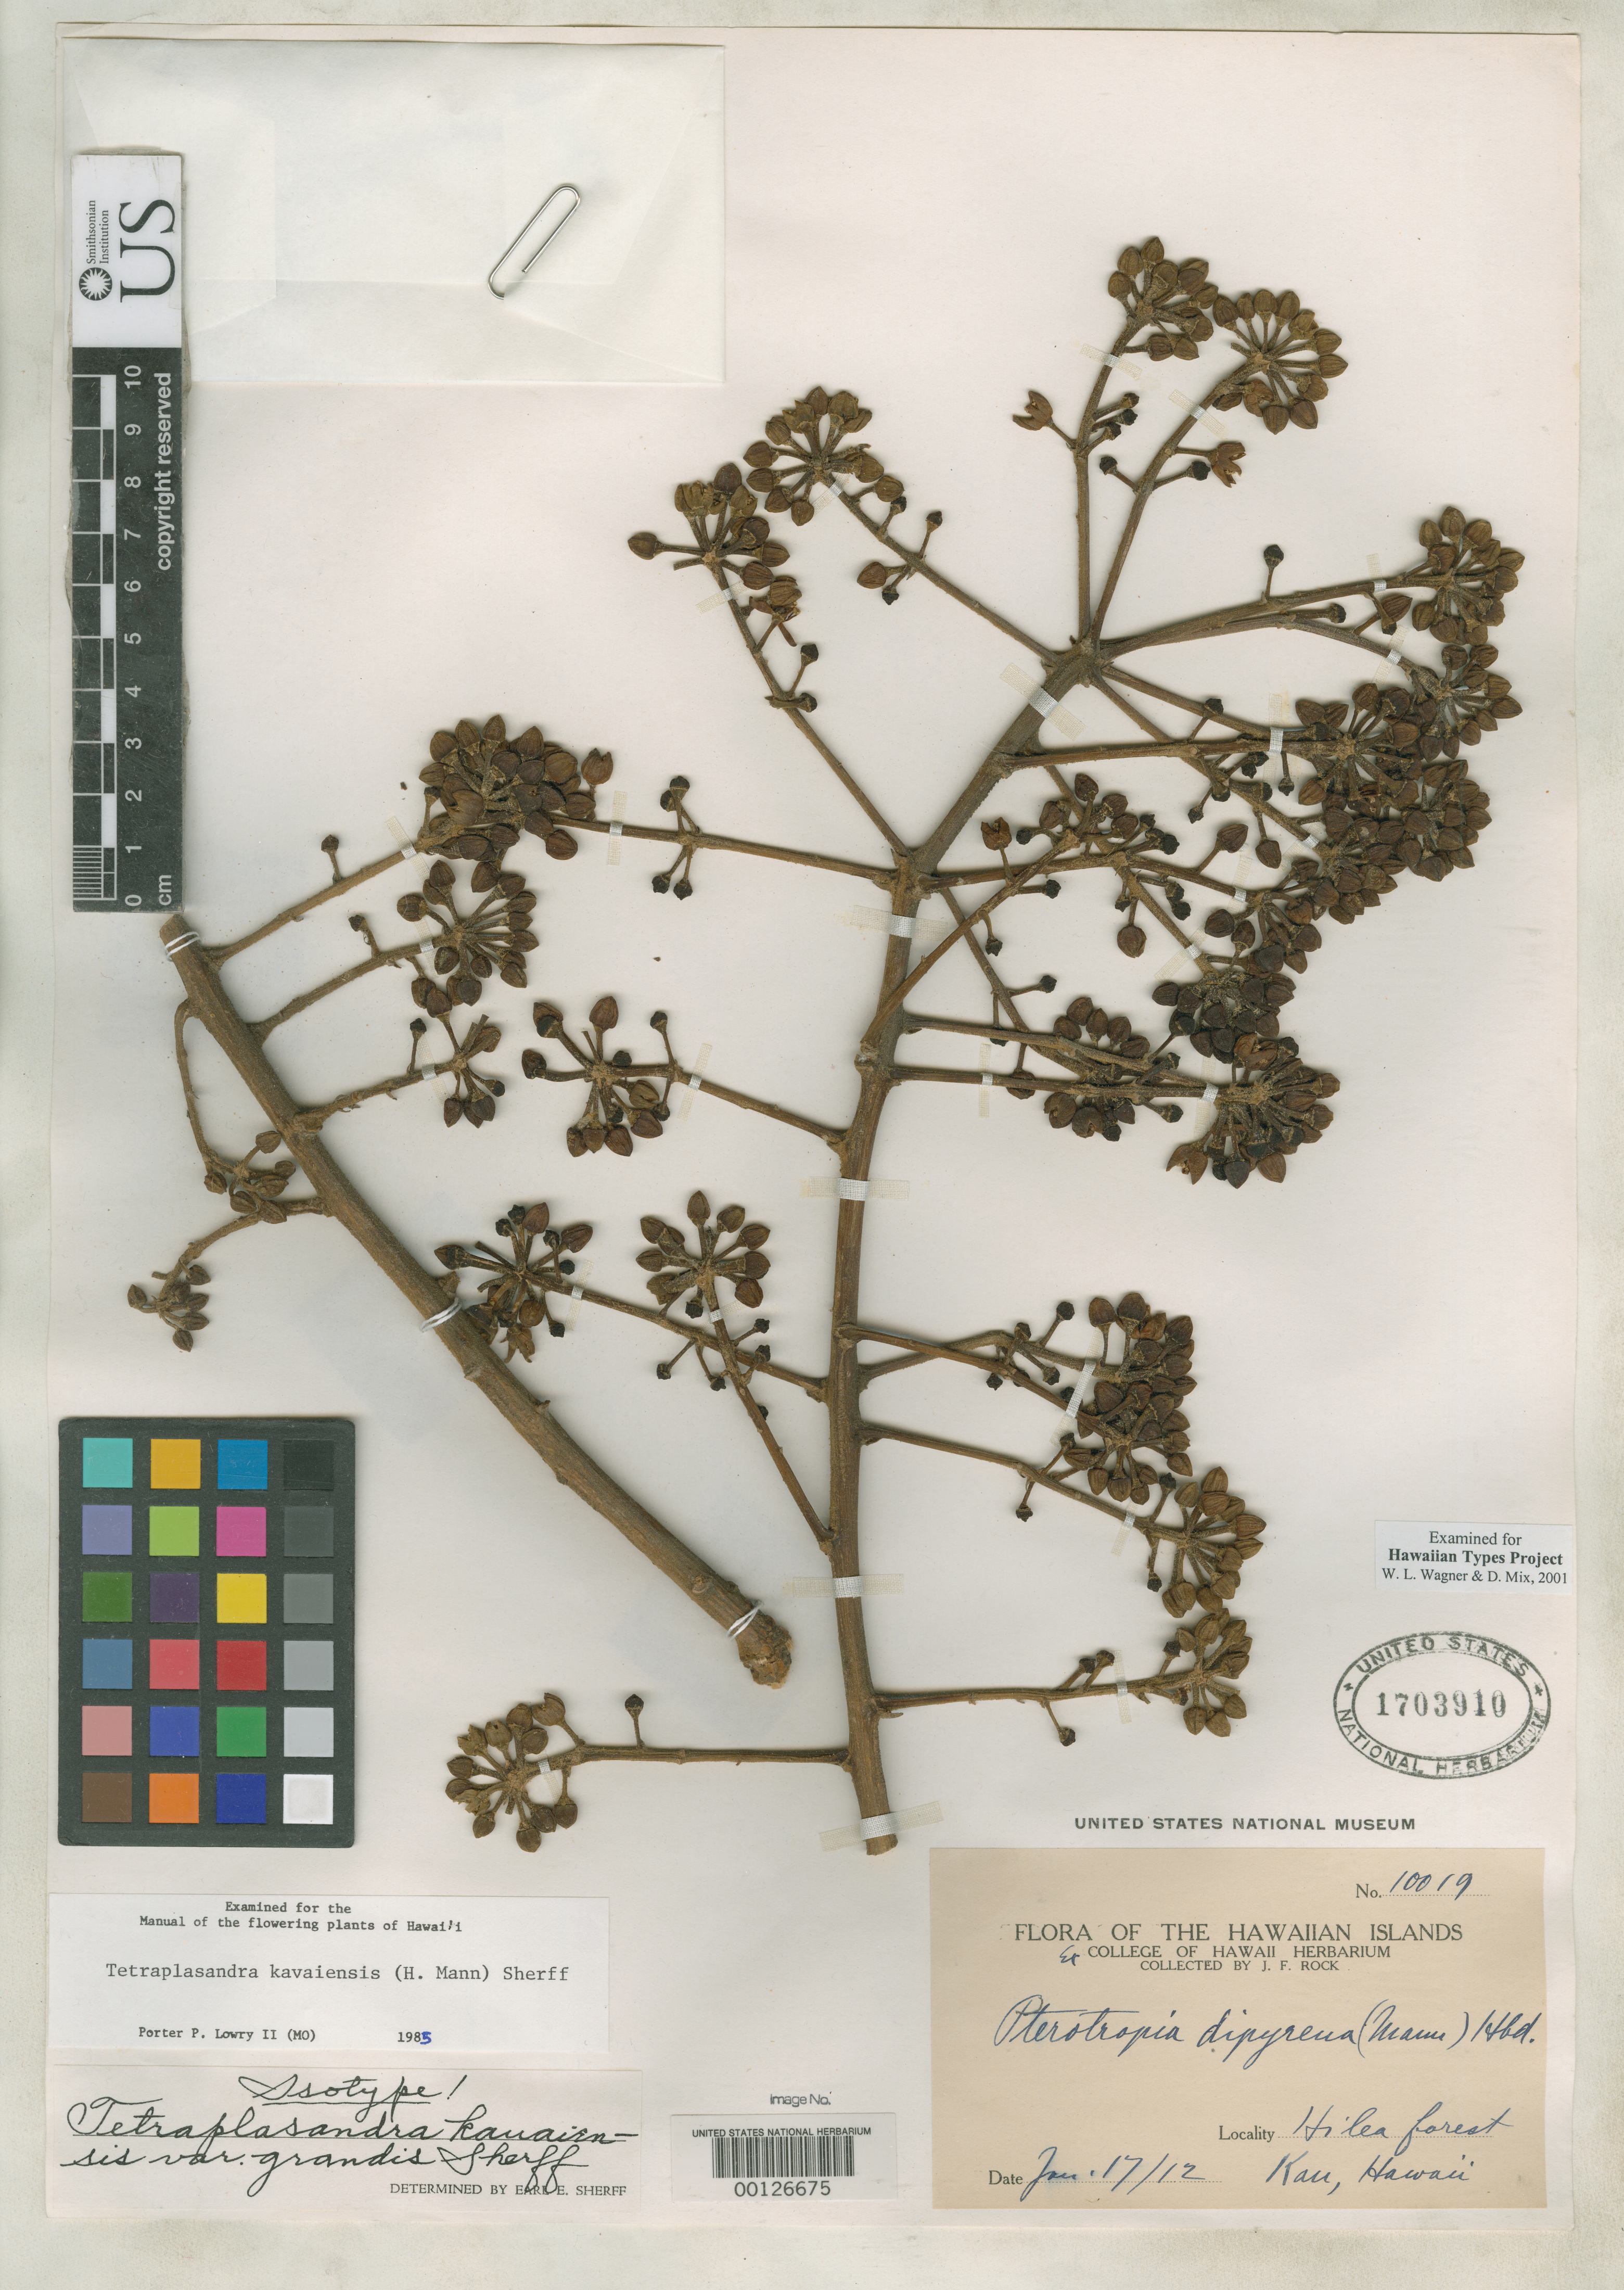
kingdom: Plantae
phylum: Tracheophyta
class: Magnoliopsida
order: Apiales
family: Araliaceae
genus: Tetraplasandra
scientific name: Tetraplasandra kauaiensis var. grandis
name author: Sherff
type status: Isotype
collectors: J. F. Rock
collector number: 10019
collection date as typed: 17 Jun 1912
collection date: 1912-06-17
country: United States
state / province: Hawaii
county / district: Hawaii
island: Hawaii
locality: Hilea forest, Kau.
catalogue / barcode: US 1703910